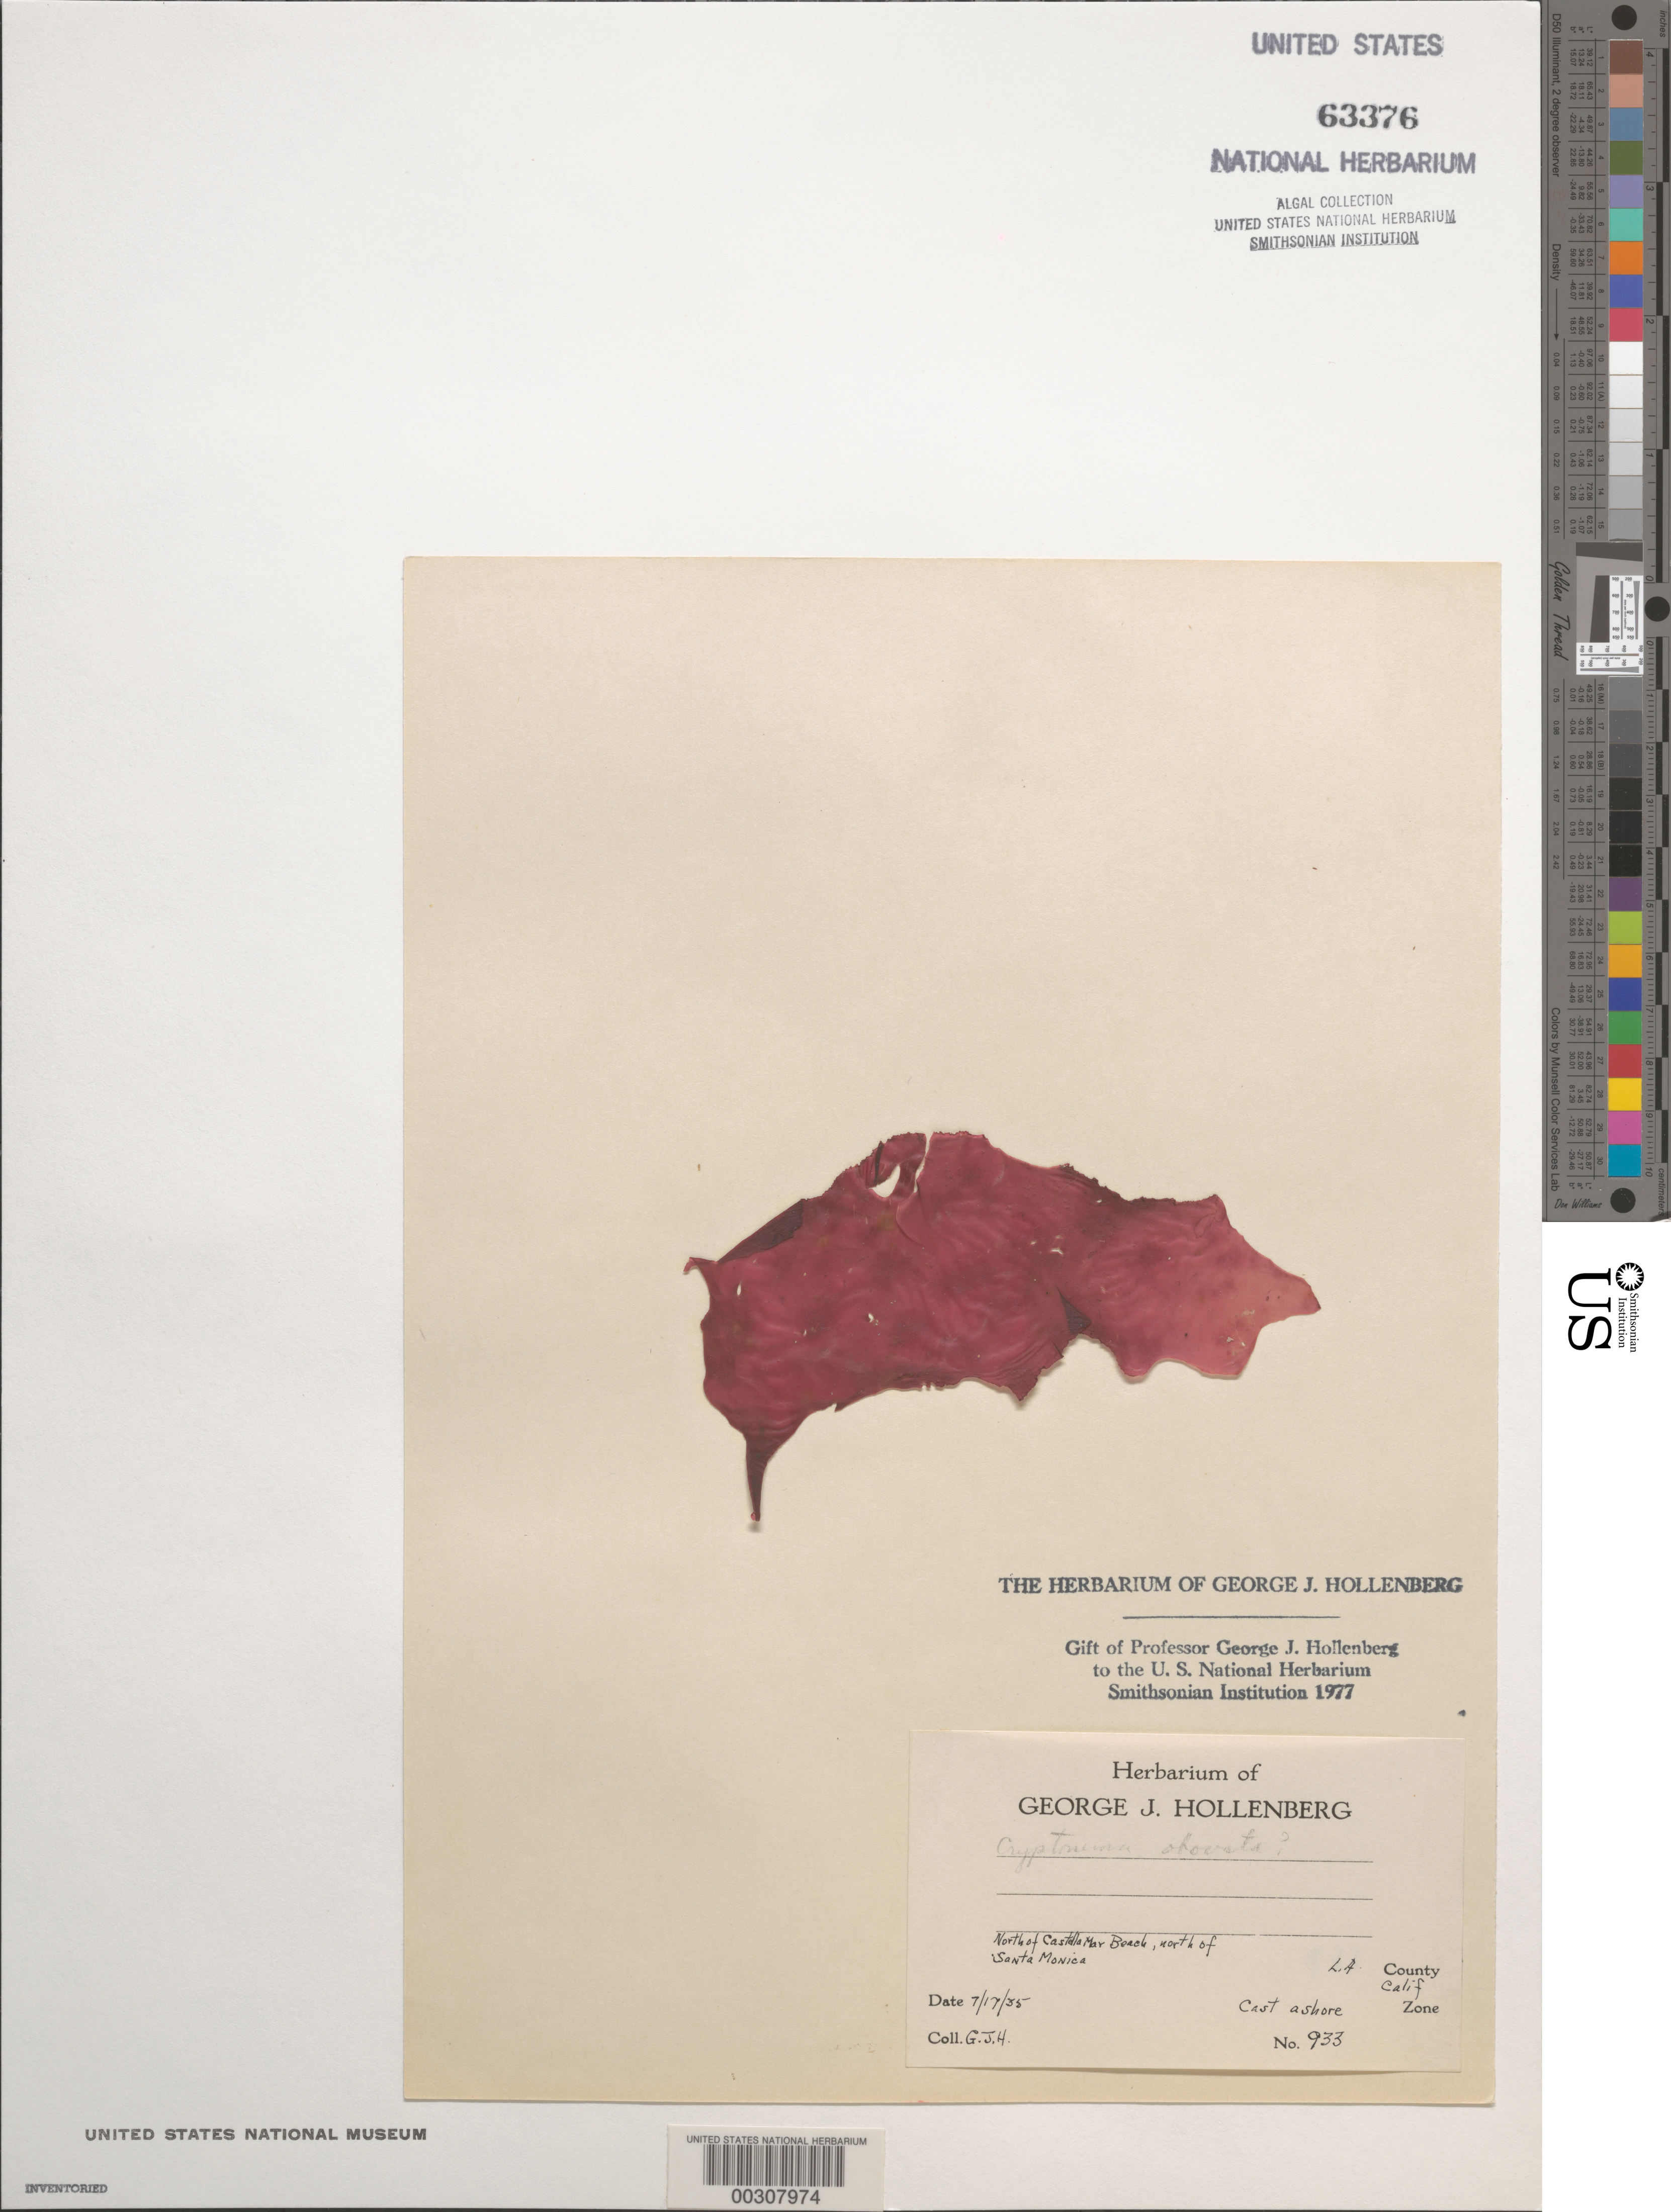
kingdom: Plantae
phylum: Rhodophyta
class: Florideophyceae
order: Halymeniales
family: Halymeniaceae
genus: Cryptonemia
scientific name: Cryptonemia obovata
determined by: Hollenberg, George J.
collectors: G. Hollenberg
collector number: GJH 933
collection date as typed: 17 Jul 1935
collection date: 1935-07-17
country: United States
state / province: California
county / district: Los Angeles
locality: North of Castle Mar Beach, north of Santa Monica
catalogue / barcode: US 63376